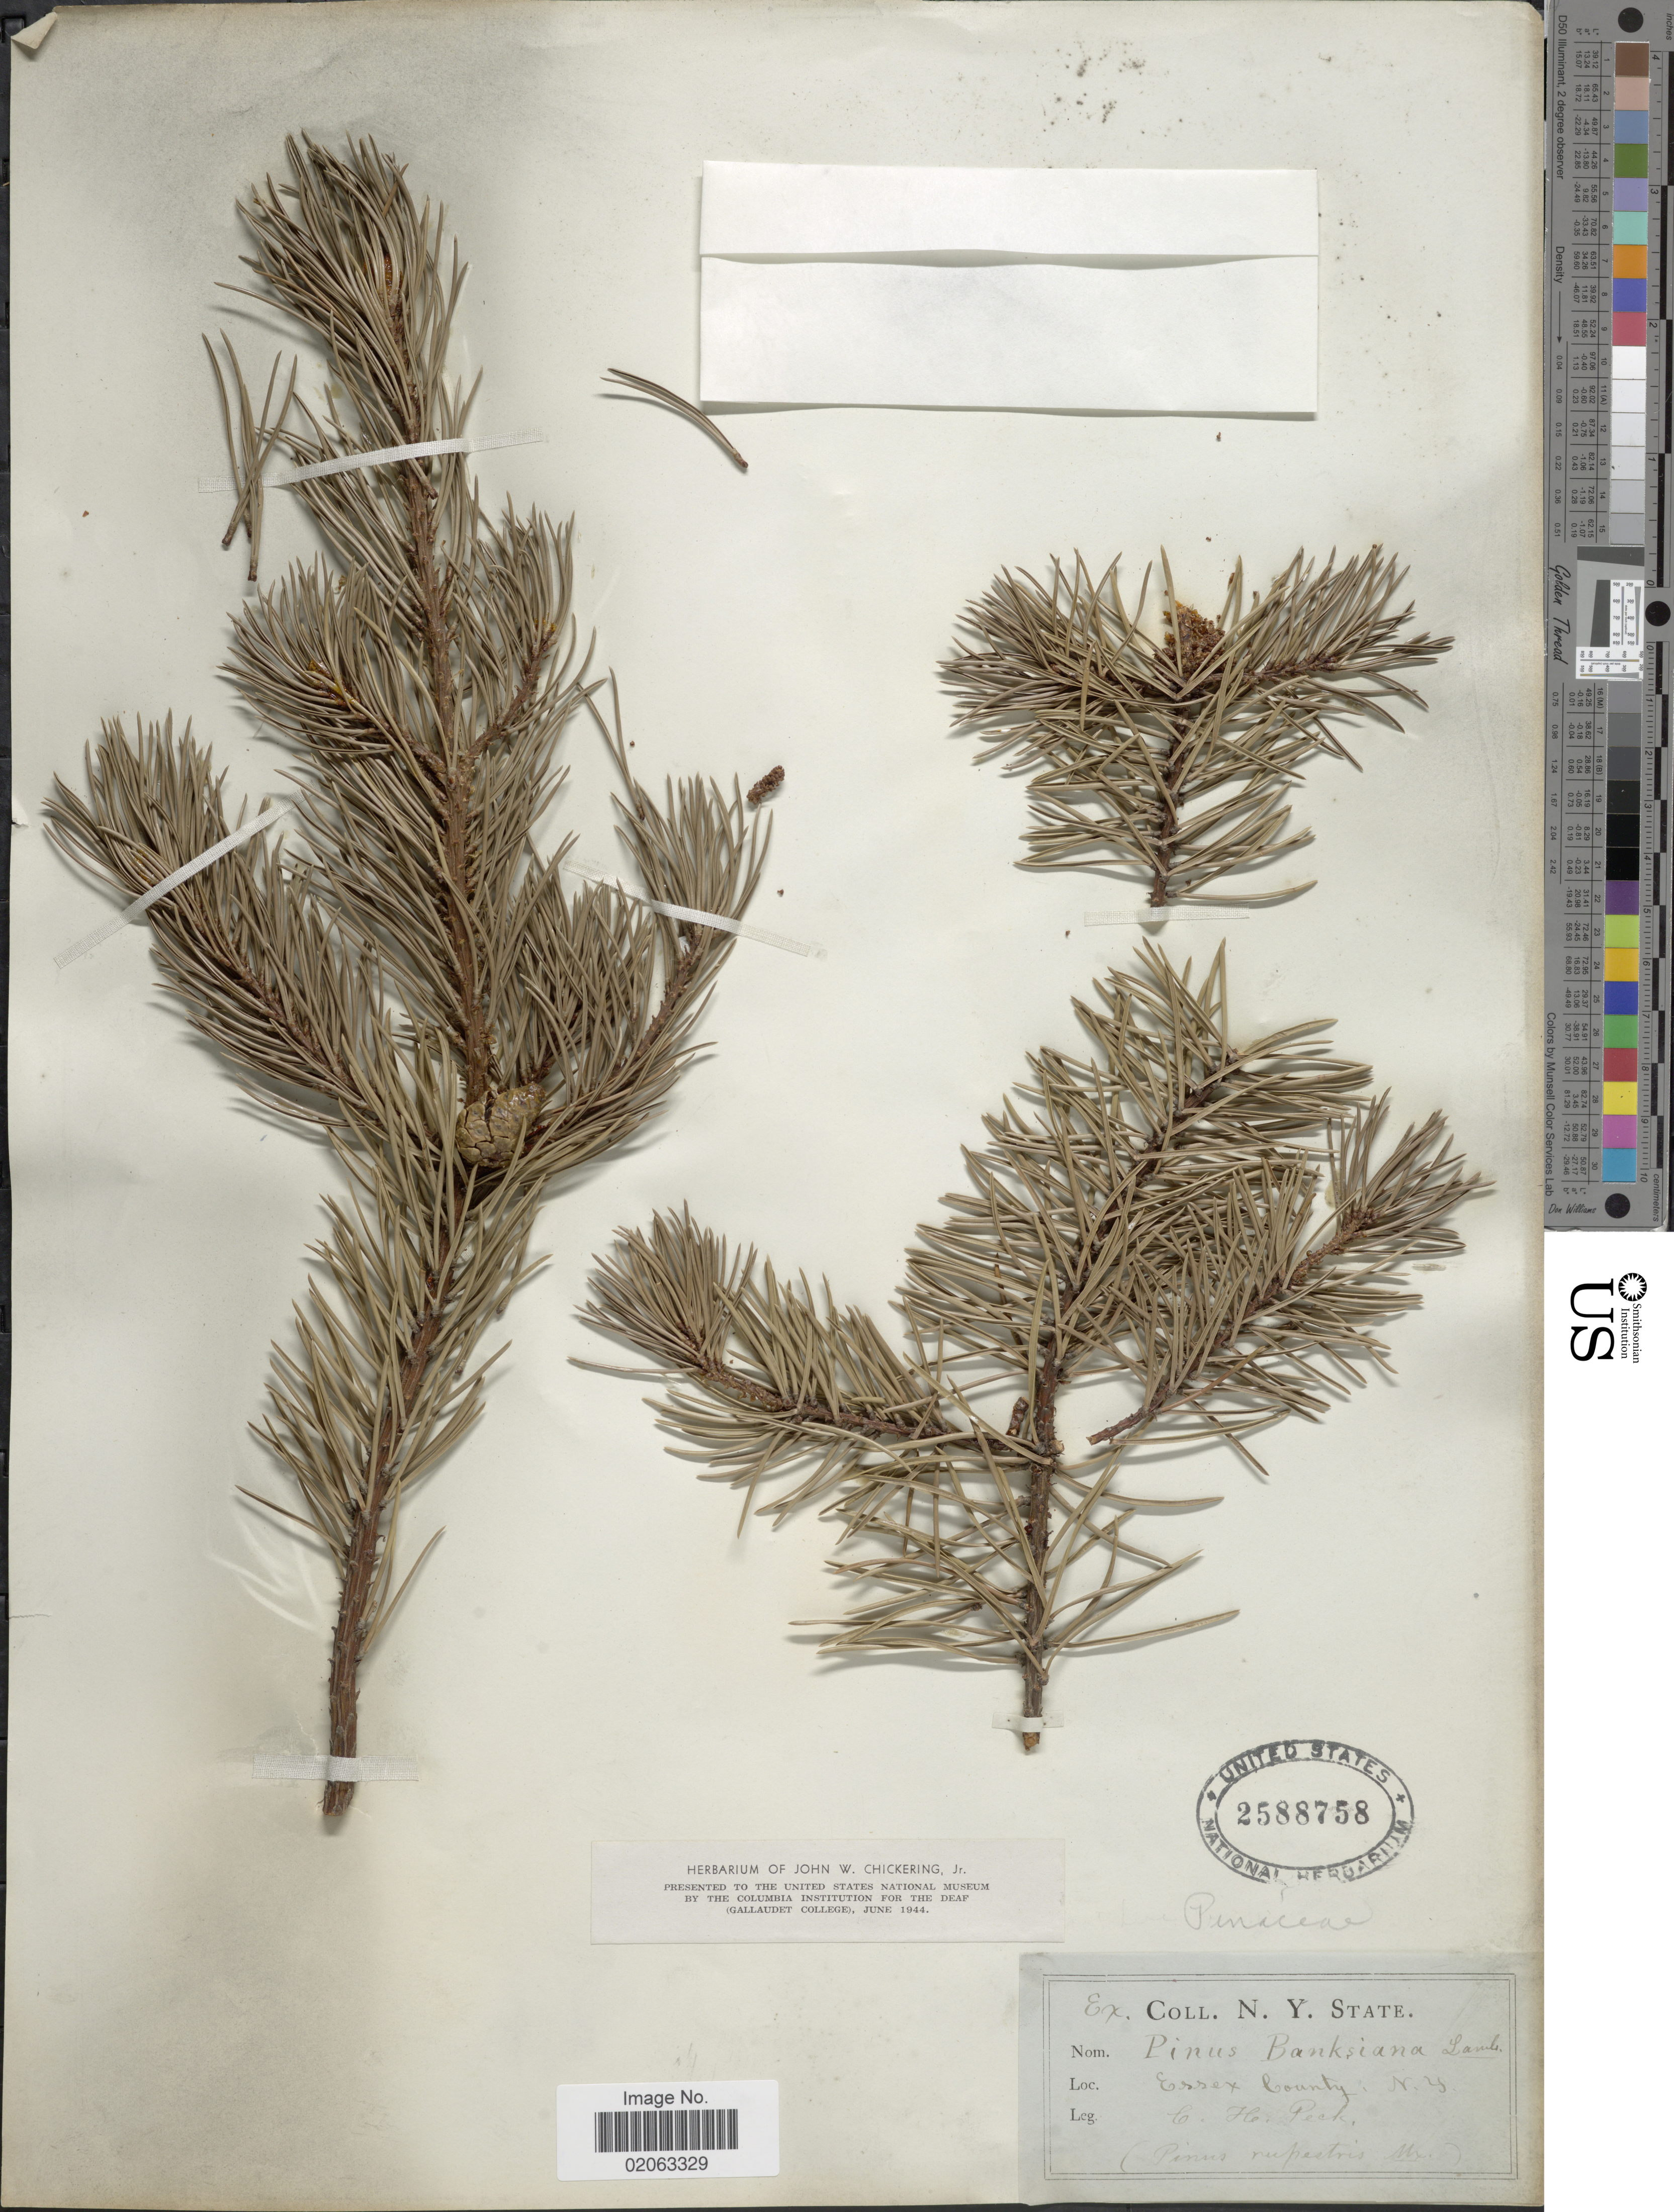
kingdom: Plantae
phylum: Tracheophyta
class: Pinopsida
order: Pinales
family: Pinaceae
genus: Pinus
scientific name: Pinus banksiana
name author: Lamb.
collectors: C. H. Peck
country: United States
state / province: New York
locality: Essex County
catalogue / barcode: US 2588758